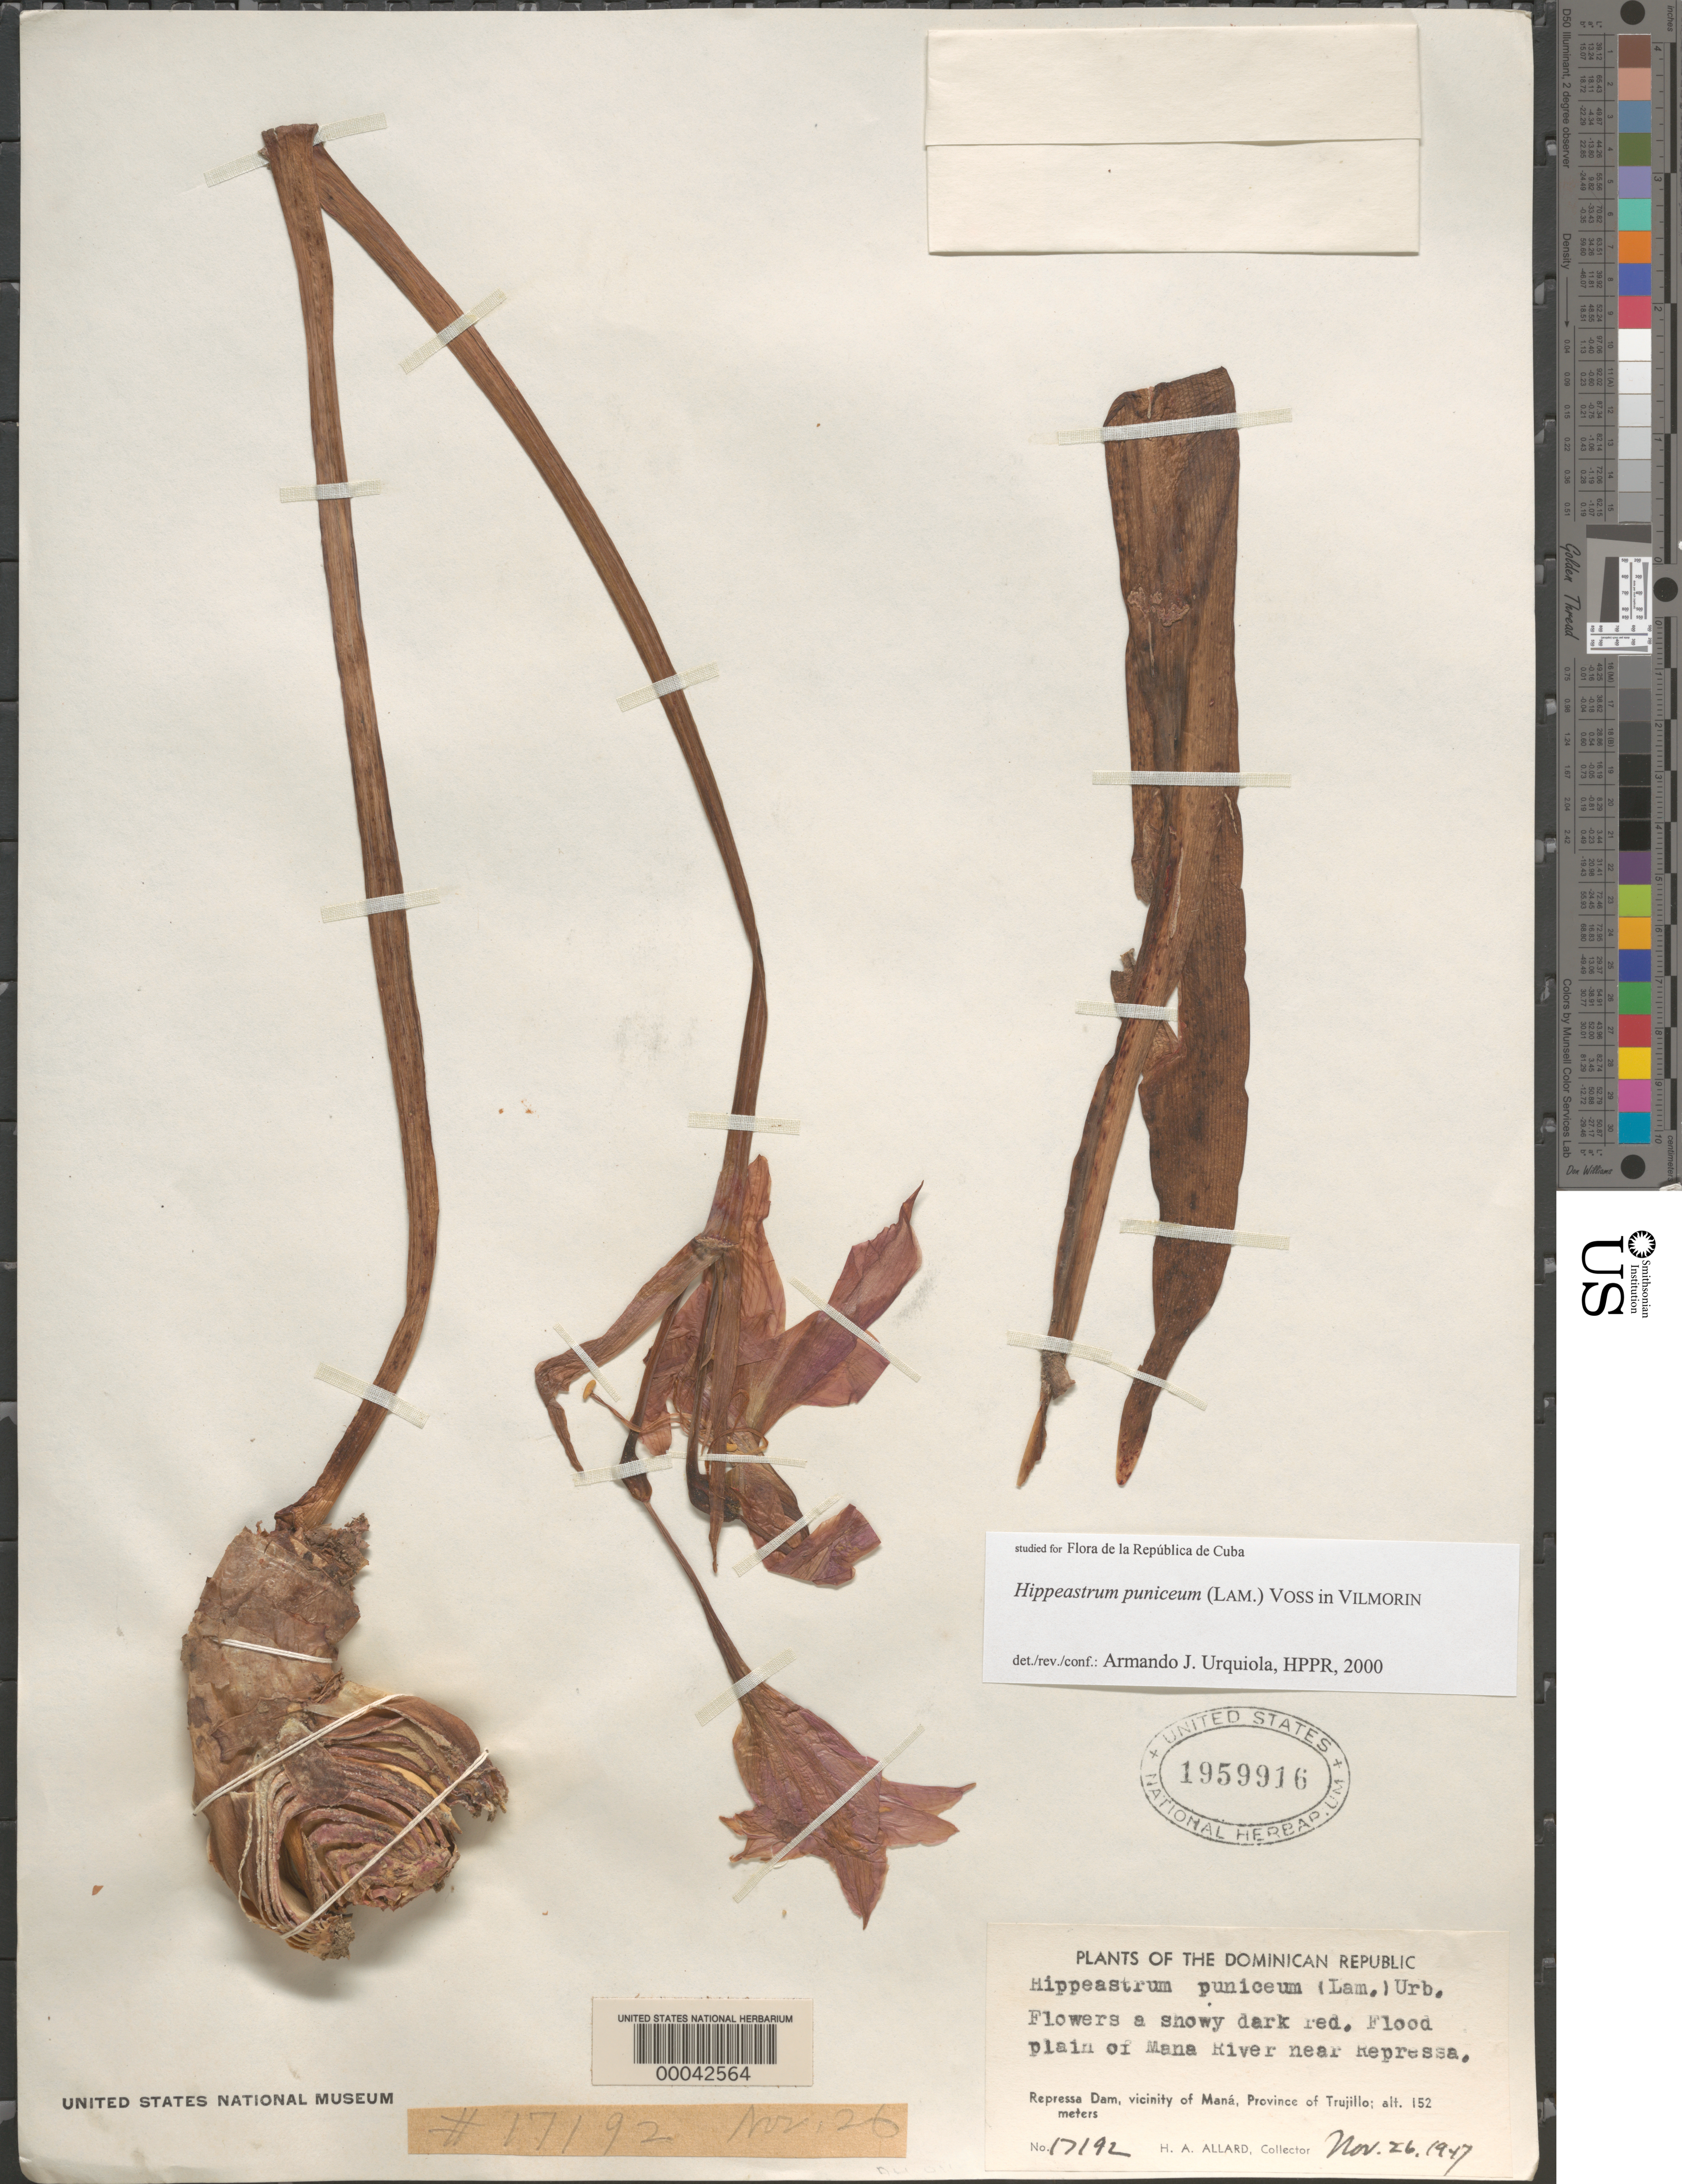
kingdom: Plantae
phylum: Tracheophyta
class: Liliopsida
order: Asparagales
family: Amaryllidaceae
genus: Hippeastrum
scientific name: Hippeastrum puniceum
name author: (Lam.) Voss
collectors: H. A. Allard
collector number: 17192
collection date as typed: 26 Nov 1947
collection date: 1947-11-26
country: Dominican Republic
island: Hispaniola Island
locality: Santo domingo, repressa dam, vicinity of mana; flood plain of mana river near repressa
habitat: Flood plain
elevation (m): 152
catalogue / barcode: US 1959916